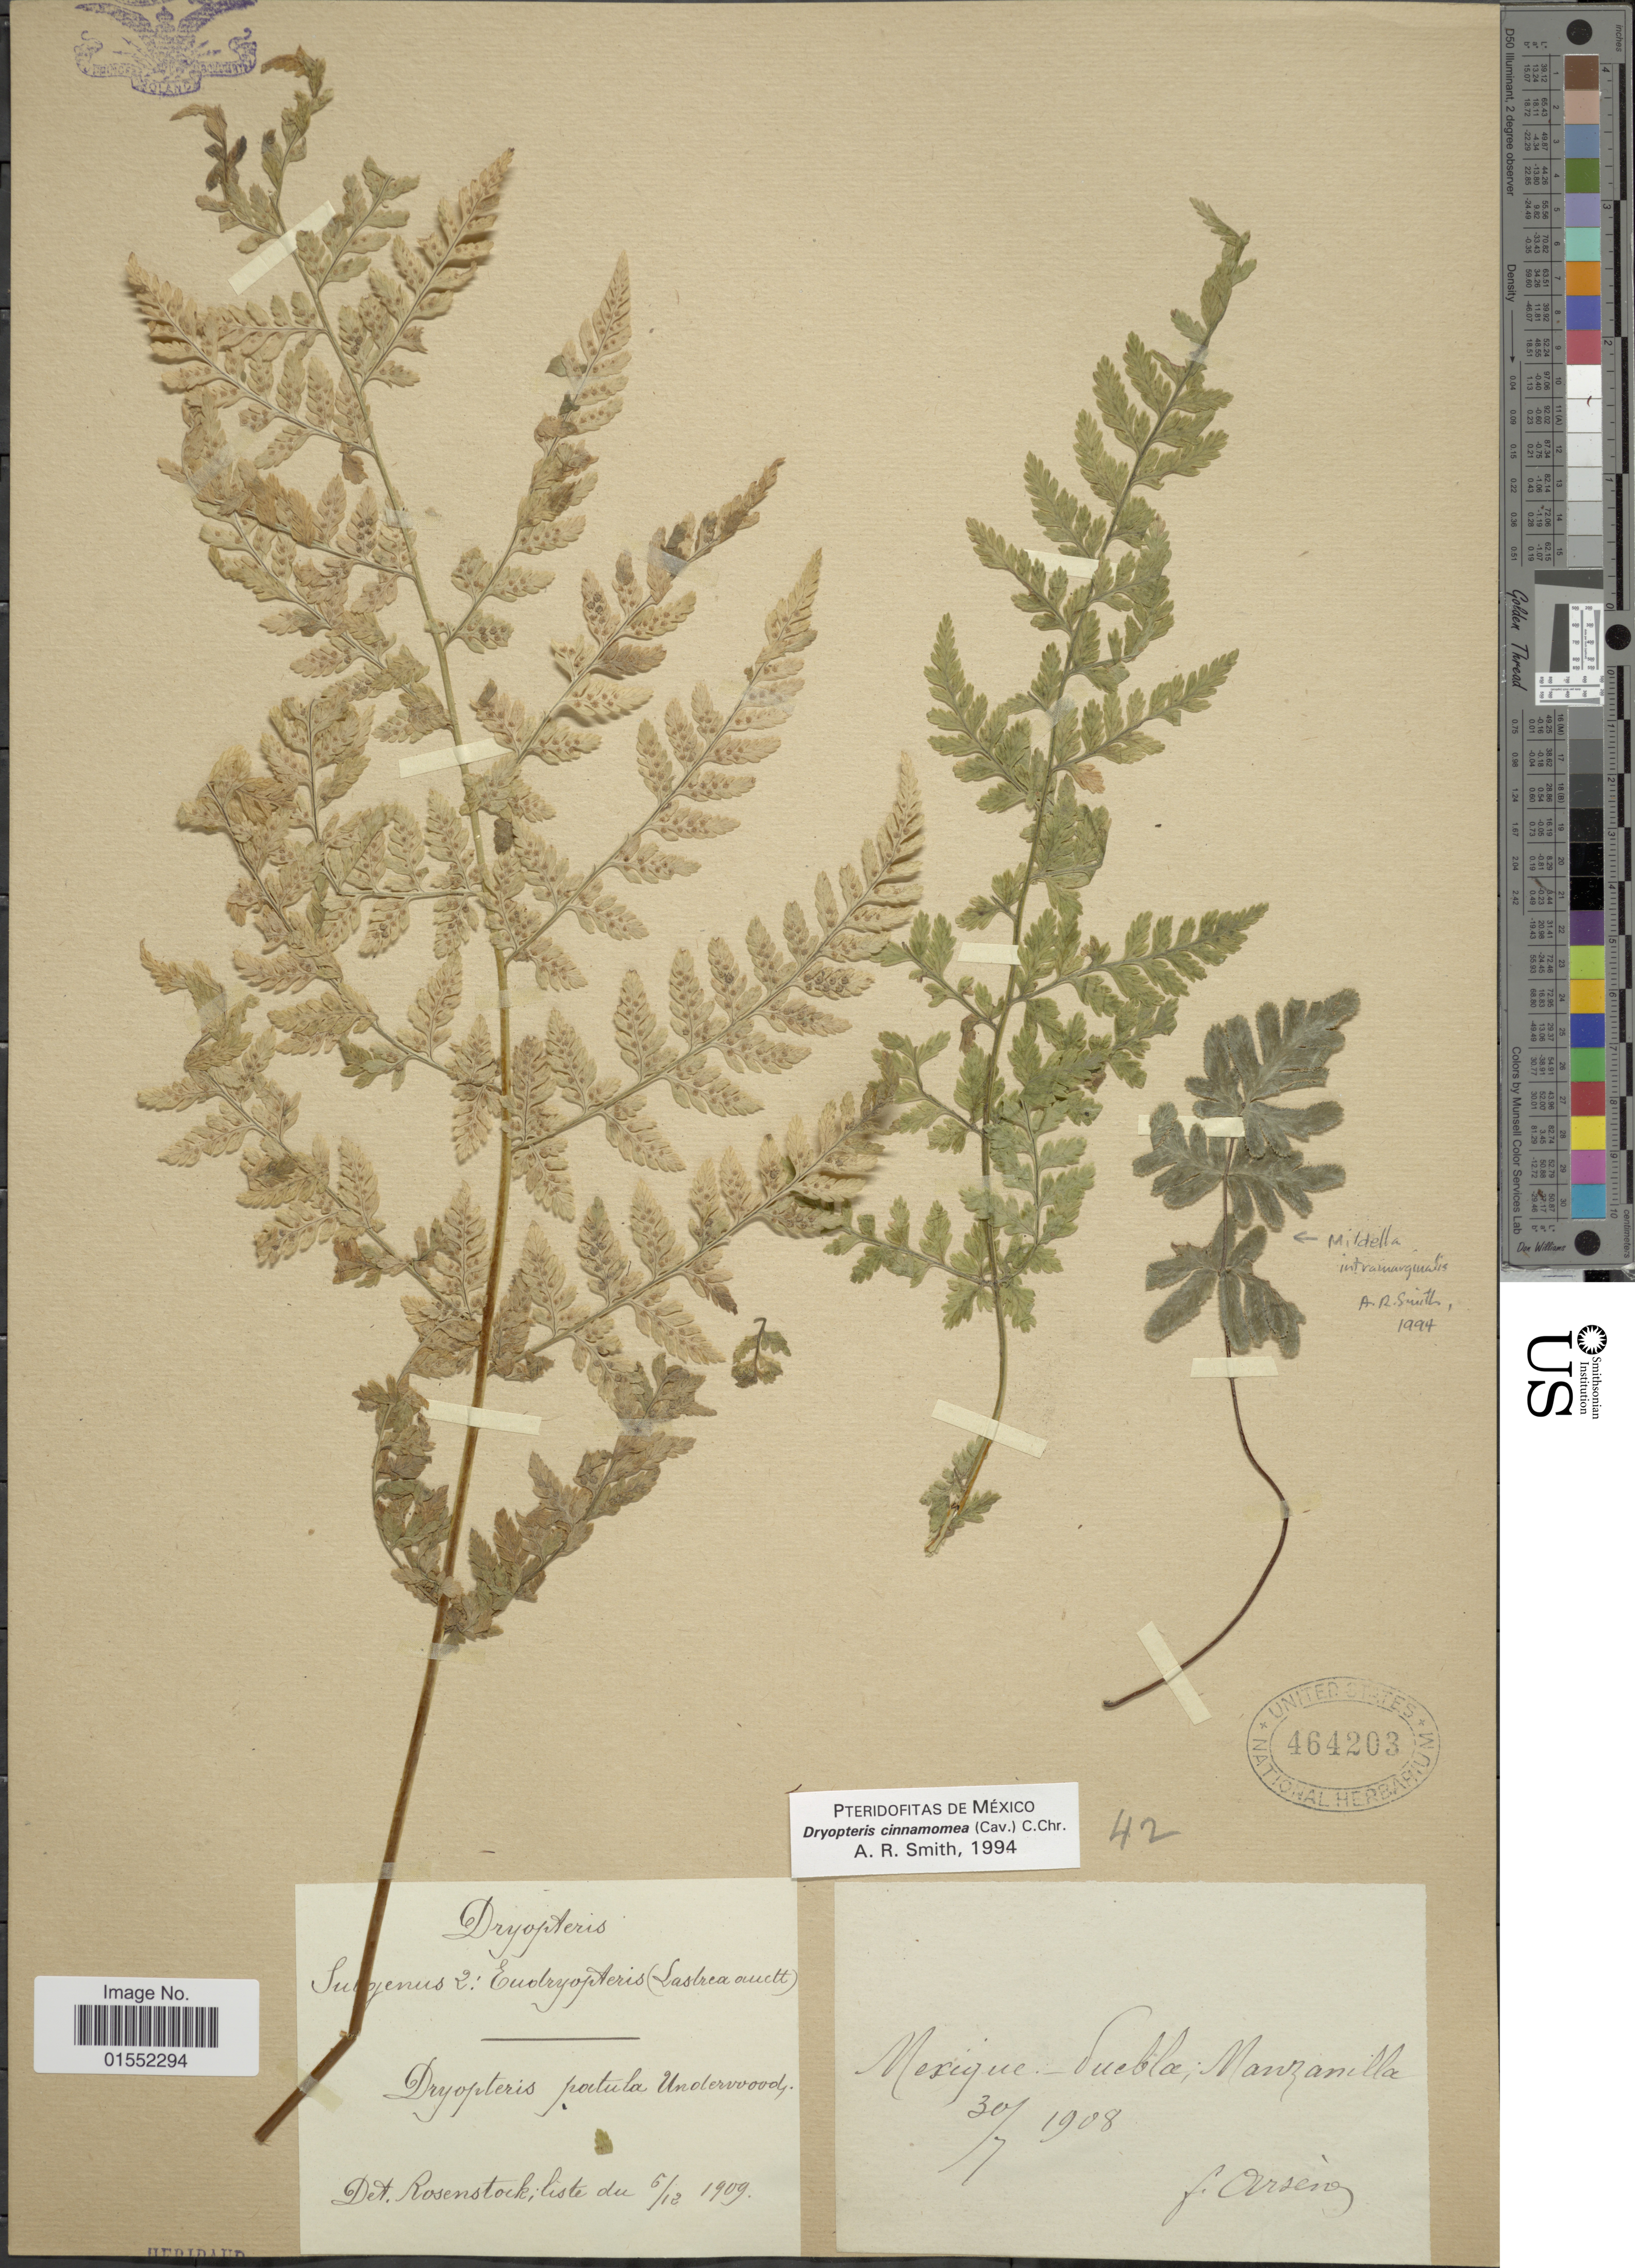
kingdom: Plantae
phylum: Tracheophyta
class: Polypodiopsida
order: Polypodiales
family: Dryopteridaceae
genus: Dryopteris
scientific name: Dryopteris cinnamomea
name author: (Cav.) C. Chr.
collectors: F. Arsène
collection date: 1908-07-30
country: Mexico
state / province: Puebla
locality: Manzanilla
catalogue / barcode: US 464203